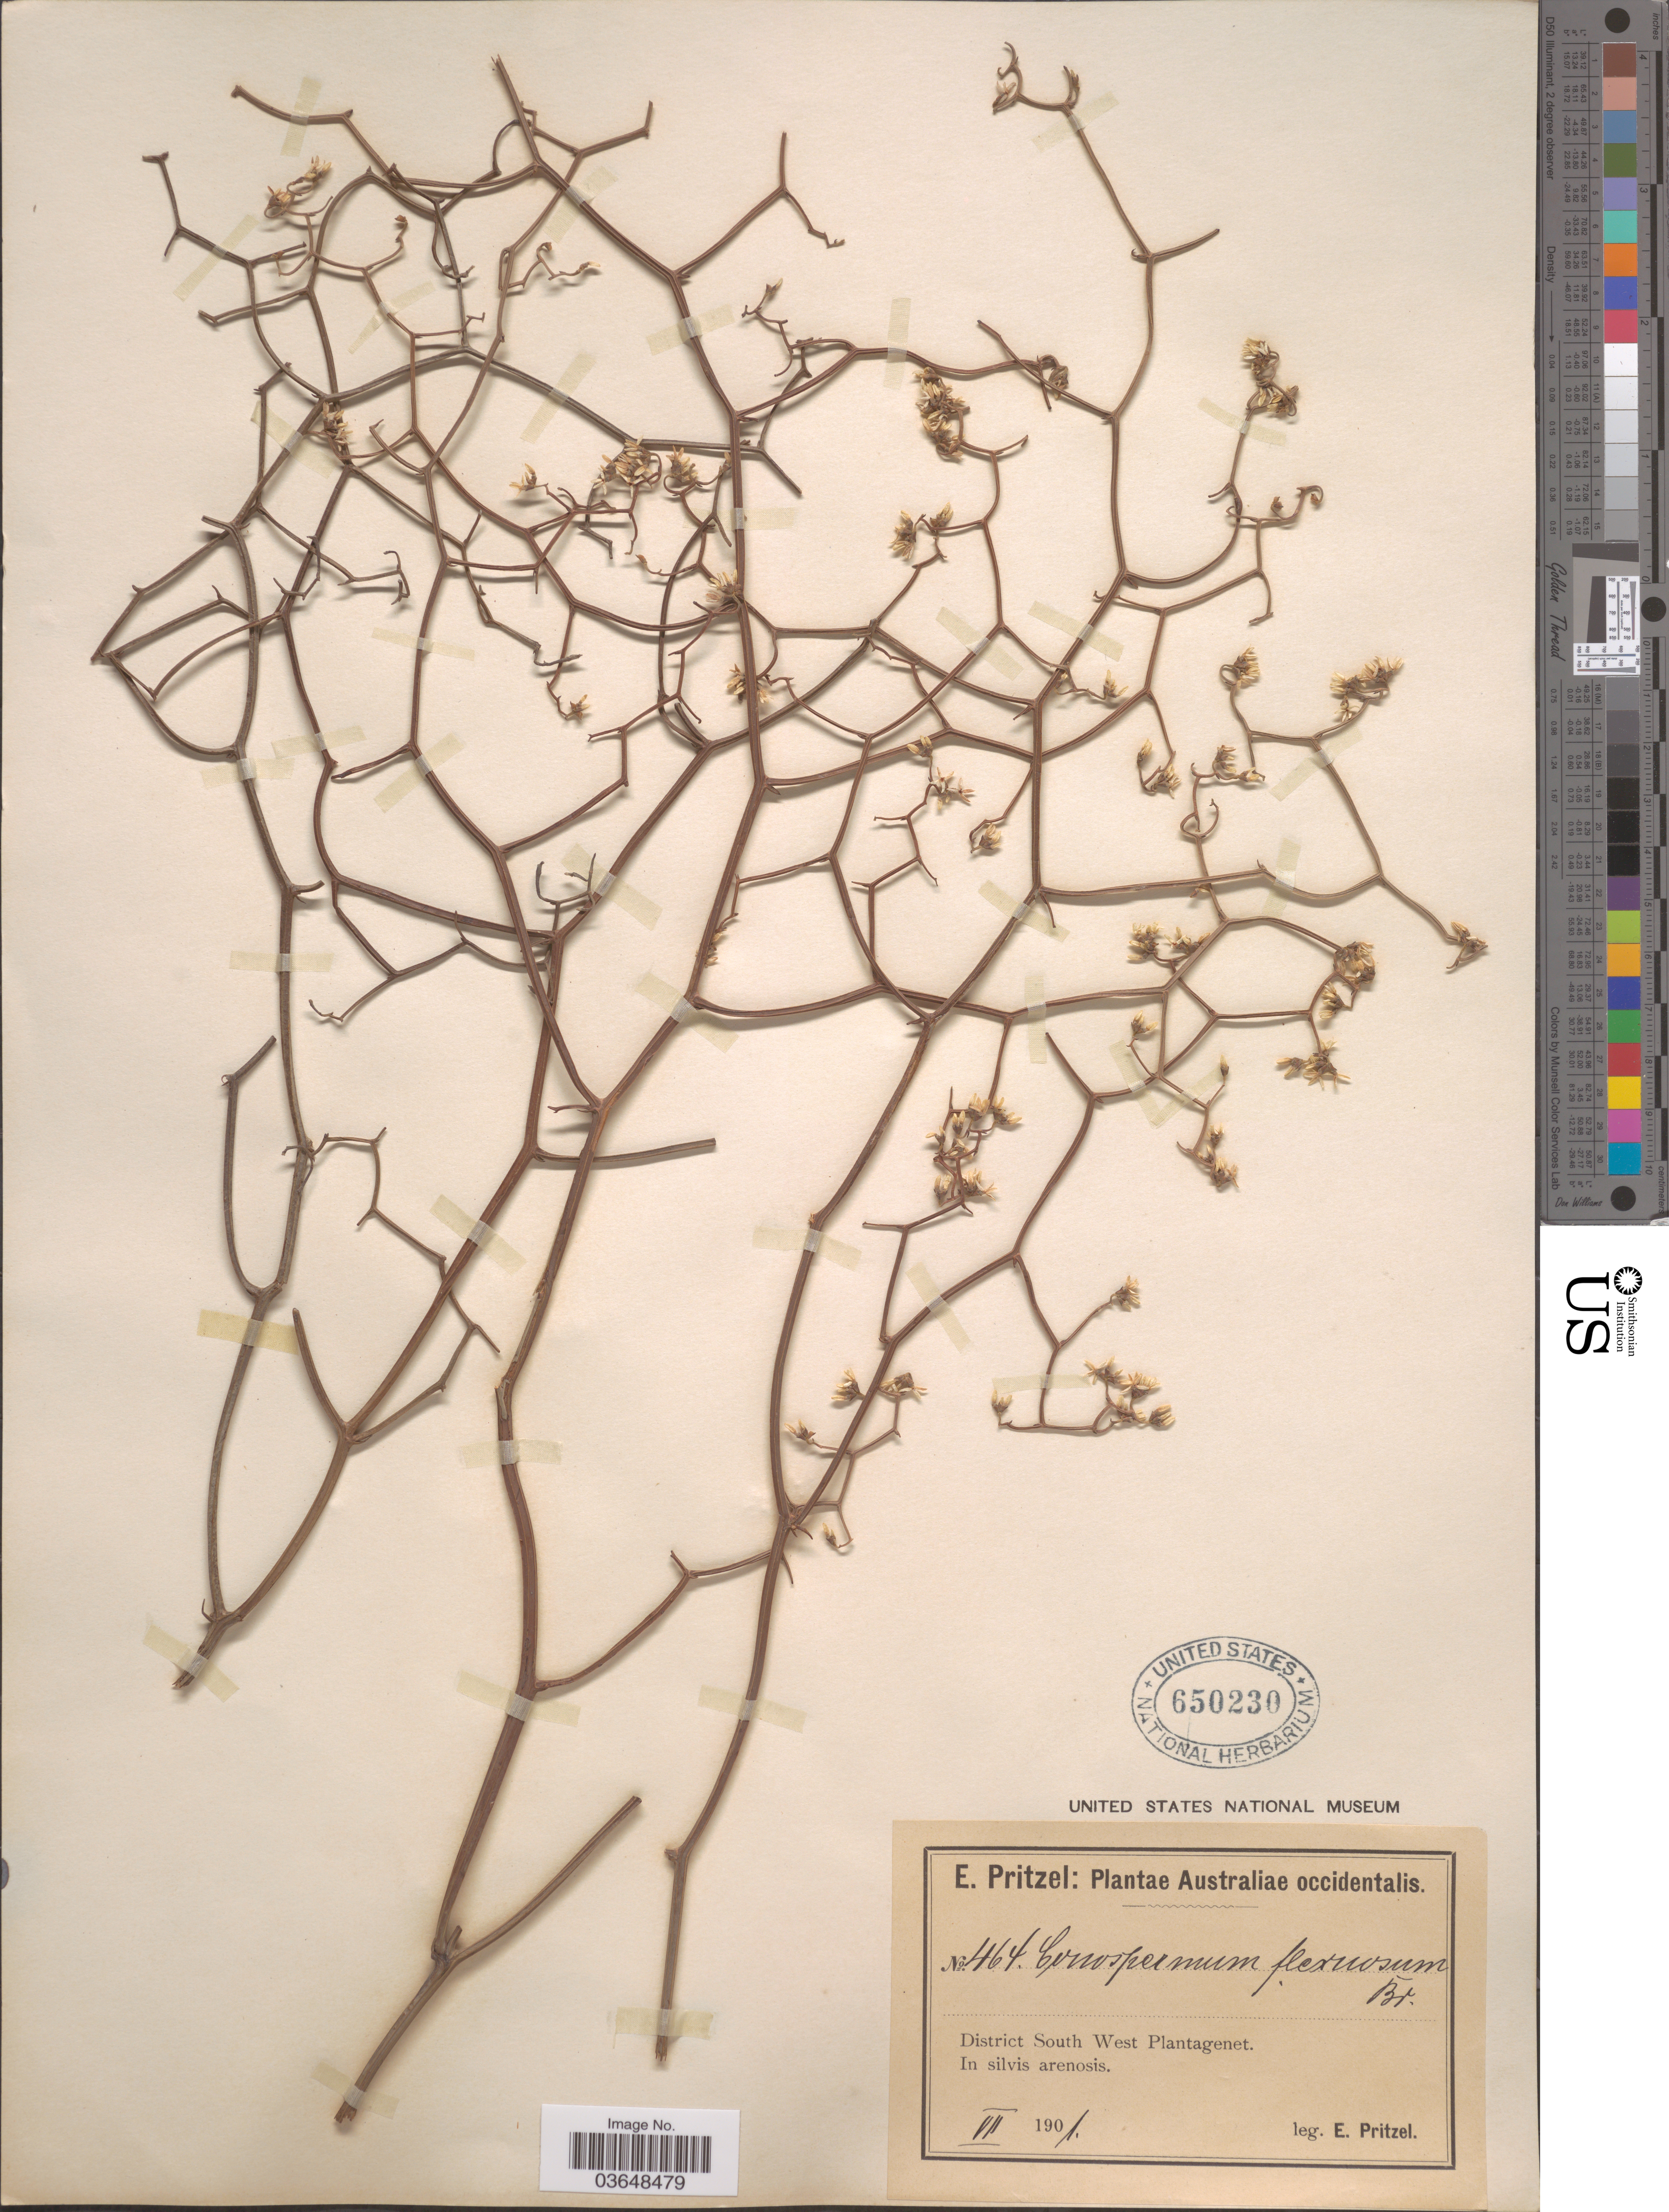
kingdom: Plantae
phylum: Tracheophyta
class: Magnoliopsida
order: Proteales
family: Proteaceae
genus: Conospermum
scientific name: Conospermum flexuosum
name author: R. Br.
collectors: E. G. Pritzel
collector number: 464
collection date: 1901-07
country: Australia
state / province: Western Australia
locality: Australiæ occidentalis. District South West Plantagenet. In silvis arenosis.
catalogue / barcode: US 650230